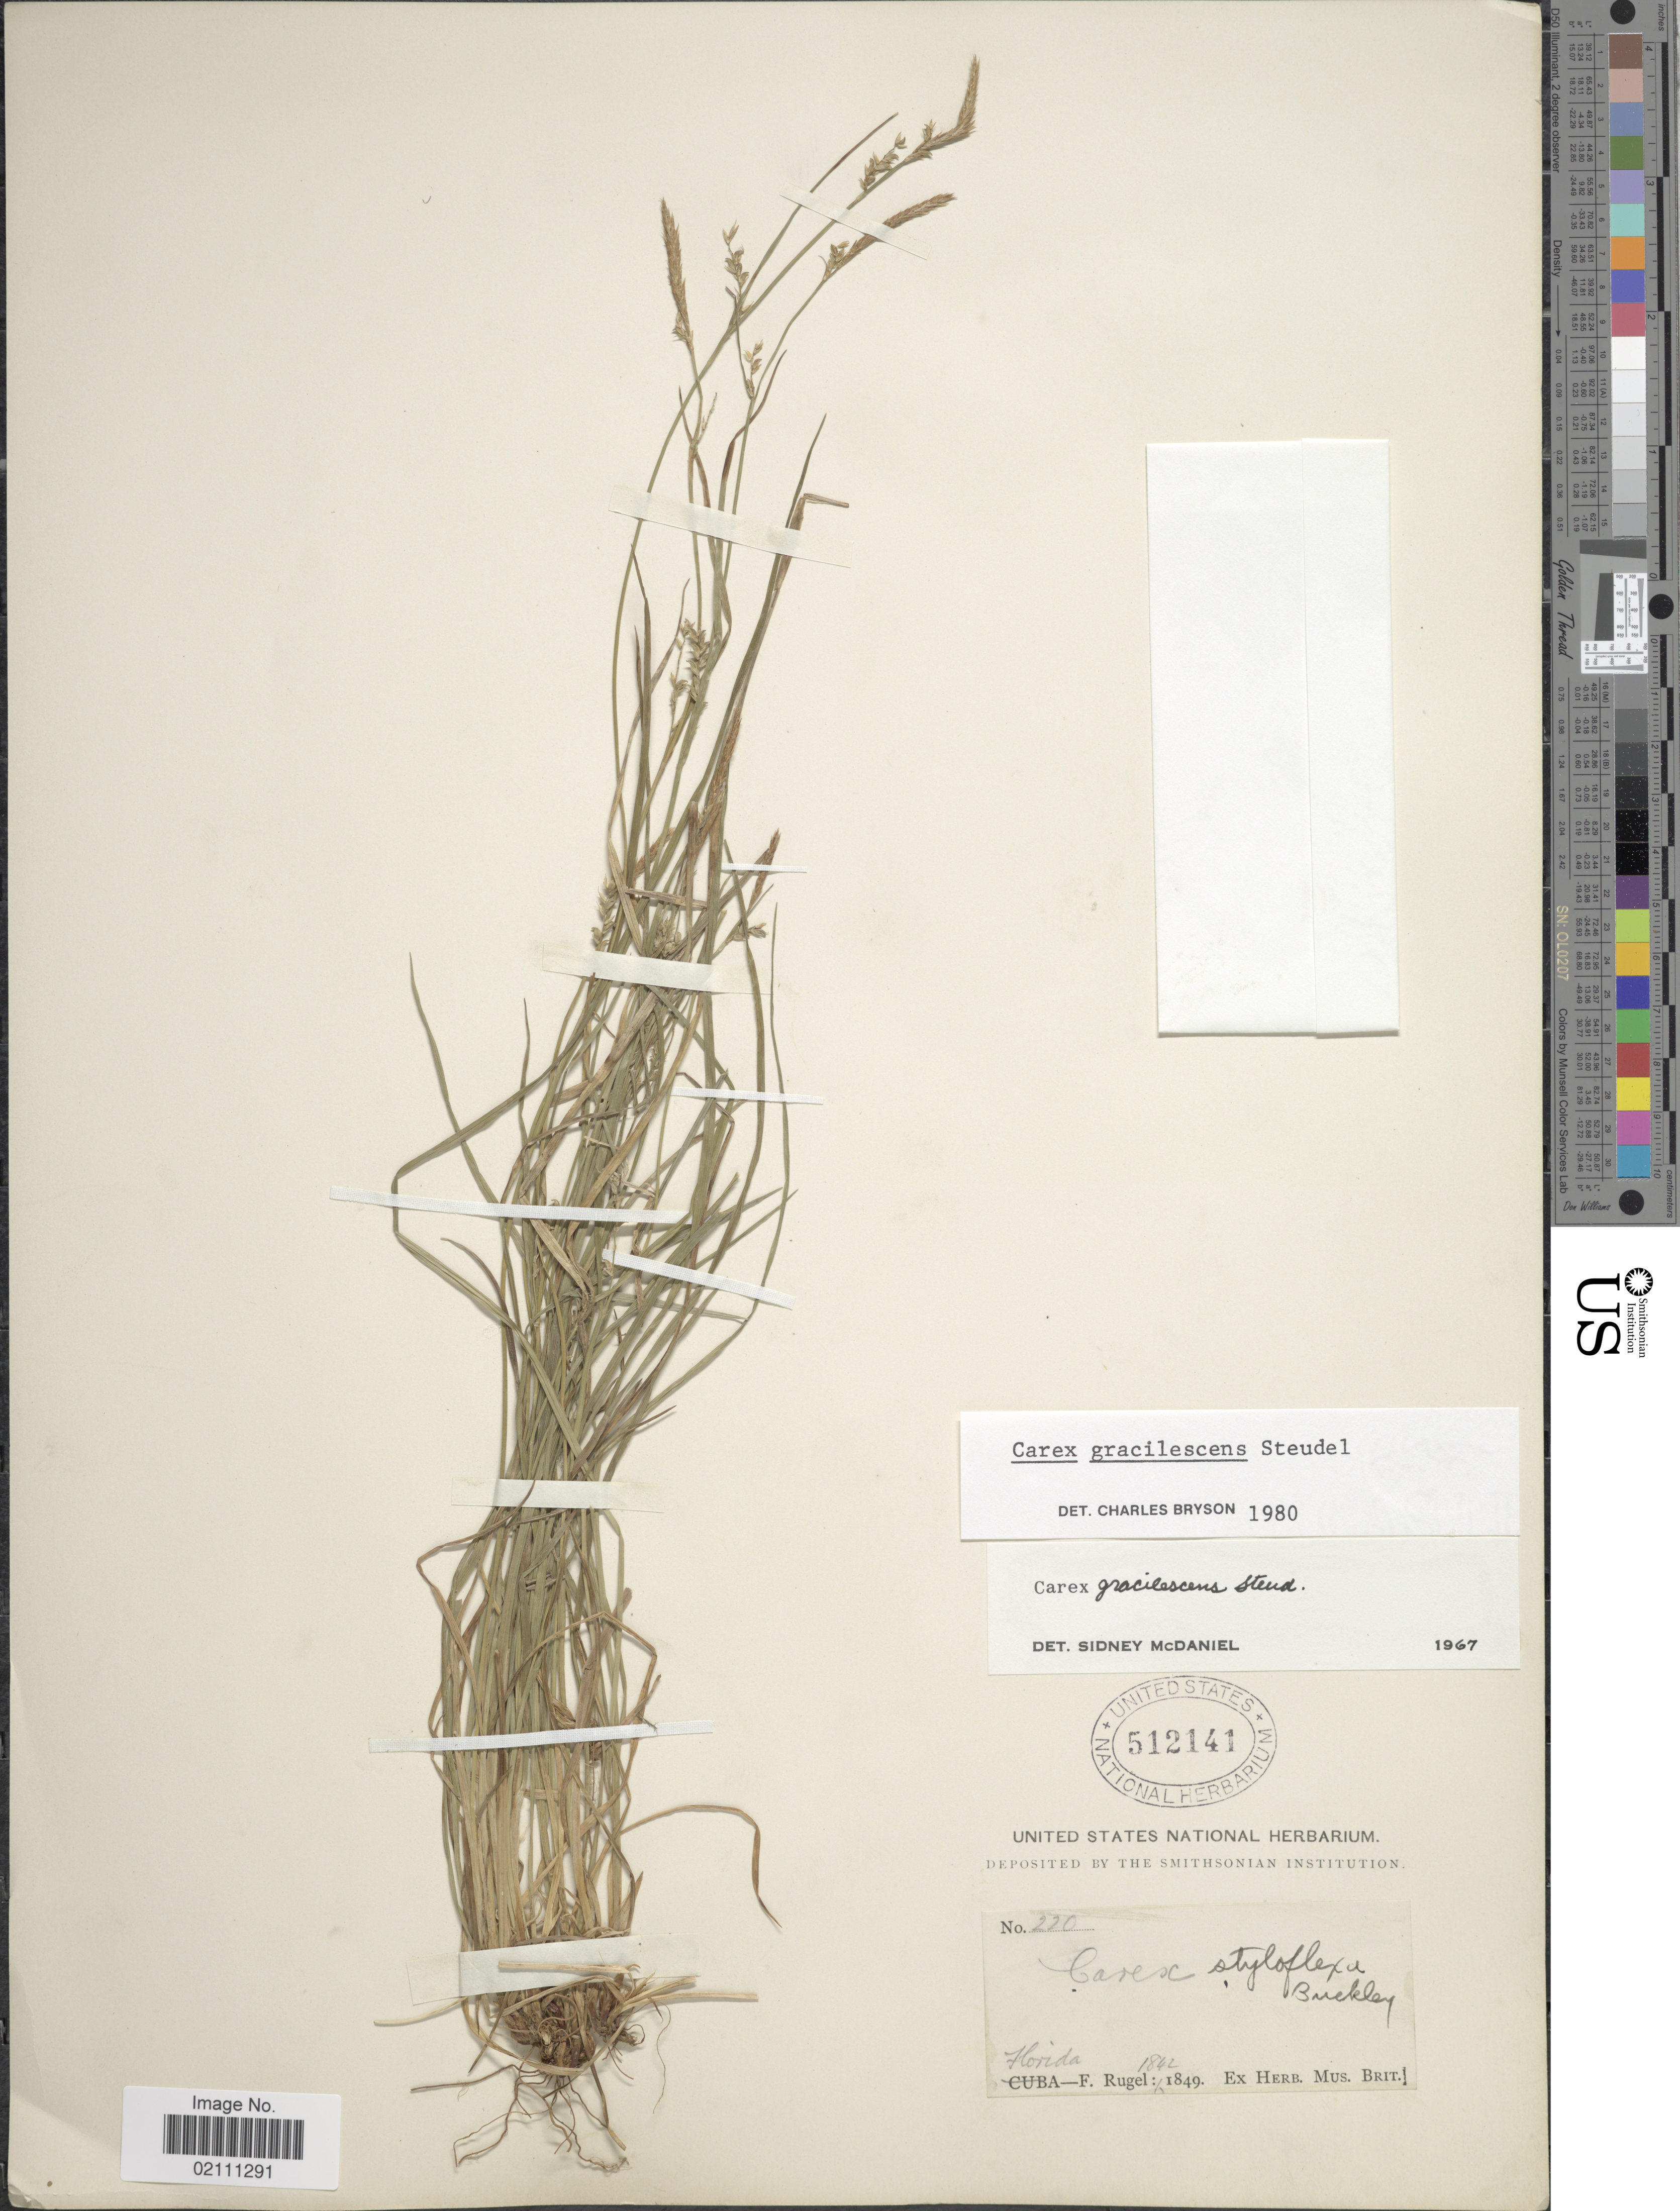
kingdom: Plantae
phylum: Tracheophyta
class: Liliopsida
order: Poales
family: Cyperaceae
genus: Carex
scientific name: Carex gracilescens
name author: Steud.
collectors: F. Rugel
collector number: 220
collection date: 1842/1849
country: United States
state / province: Florida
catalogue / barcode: US 512141